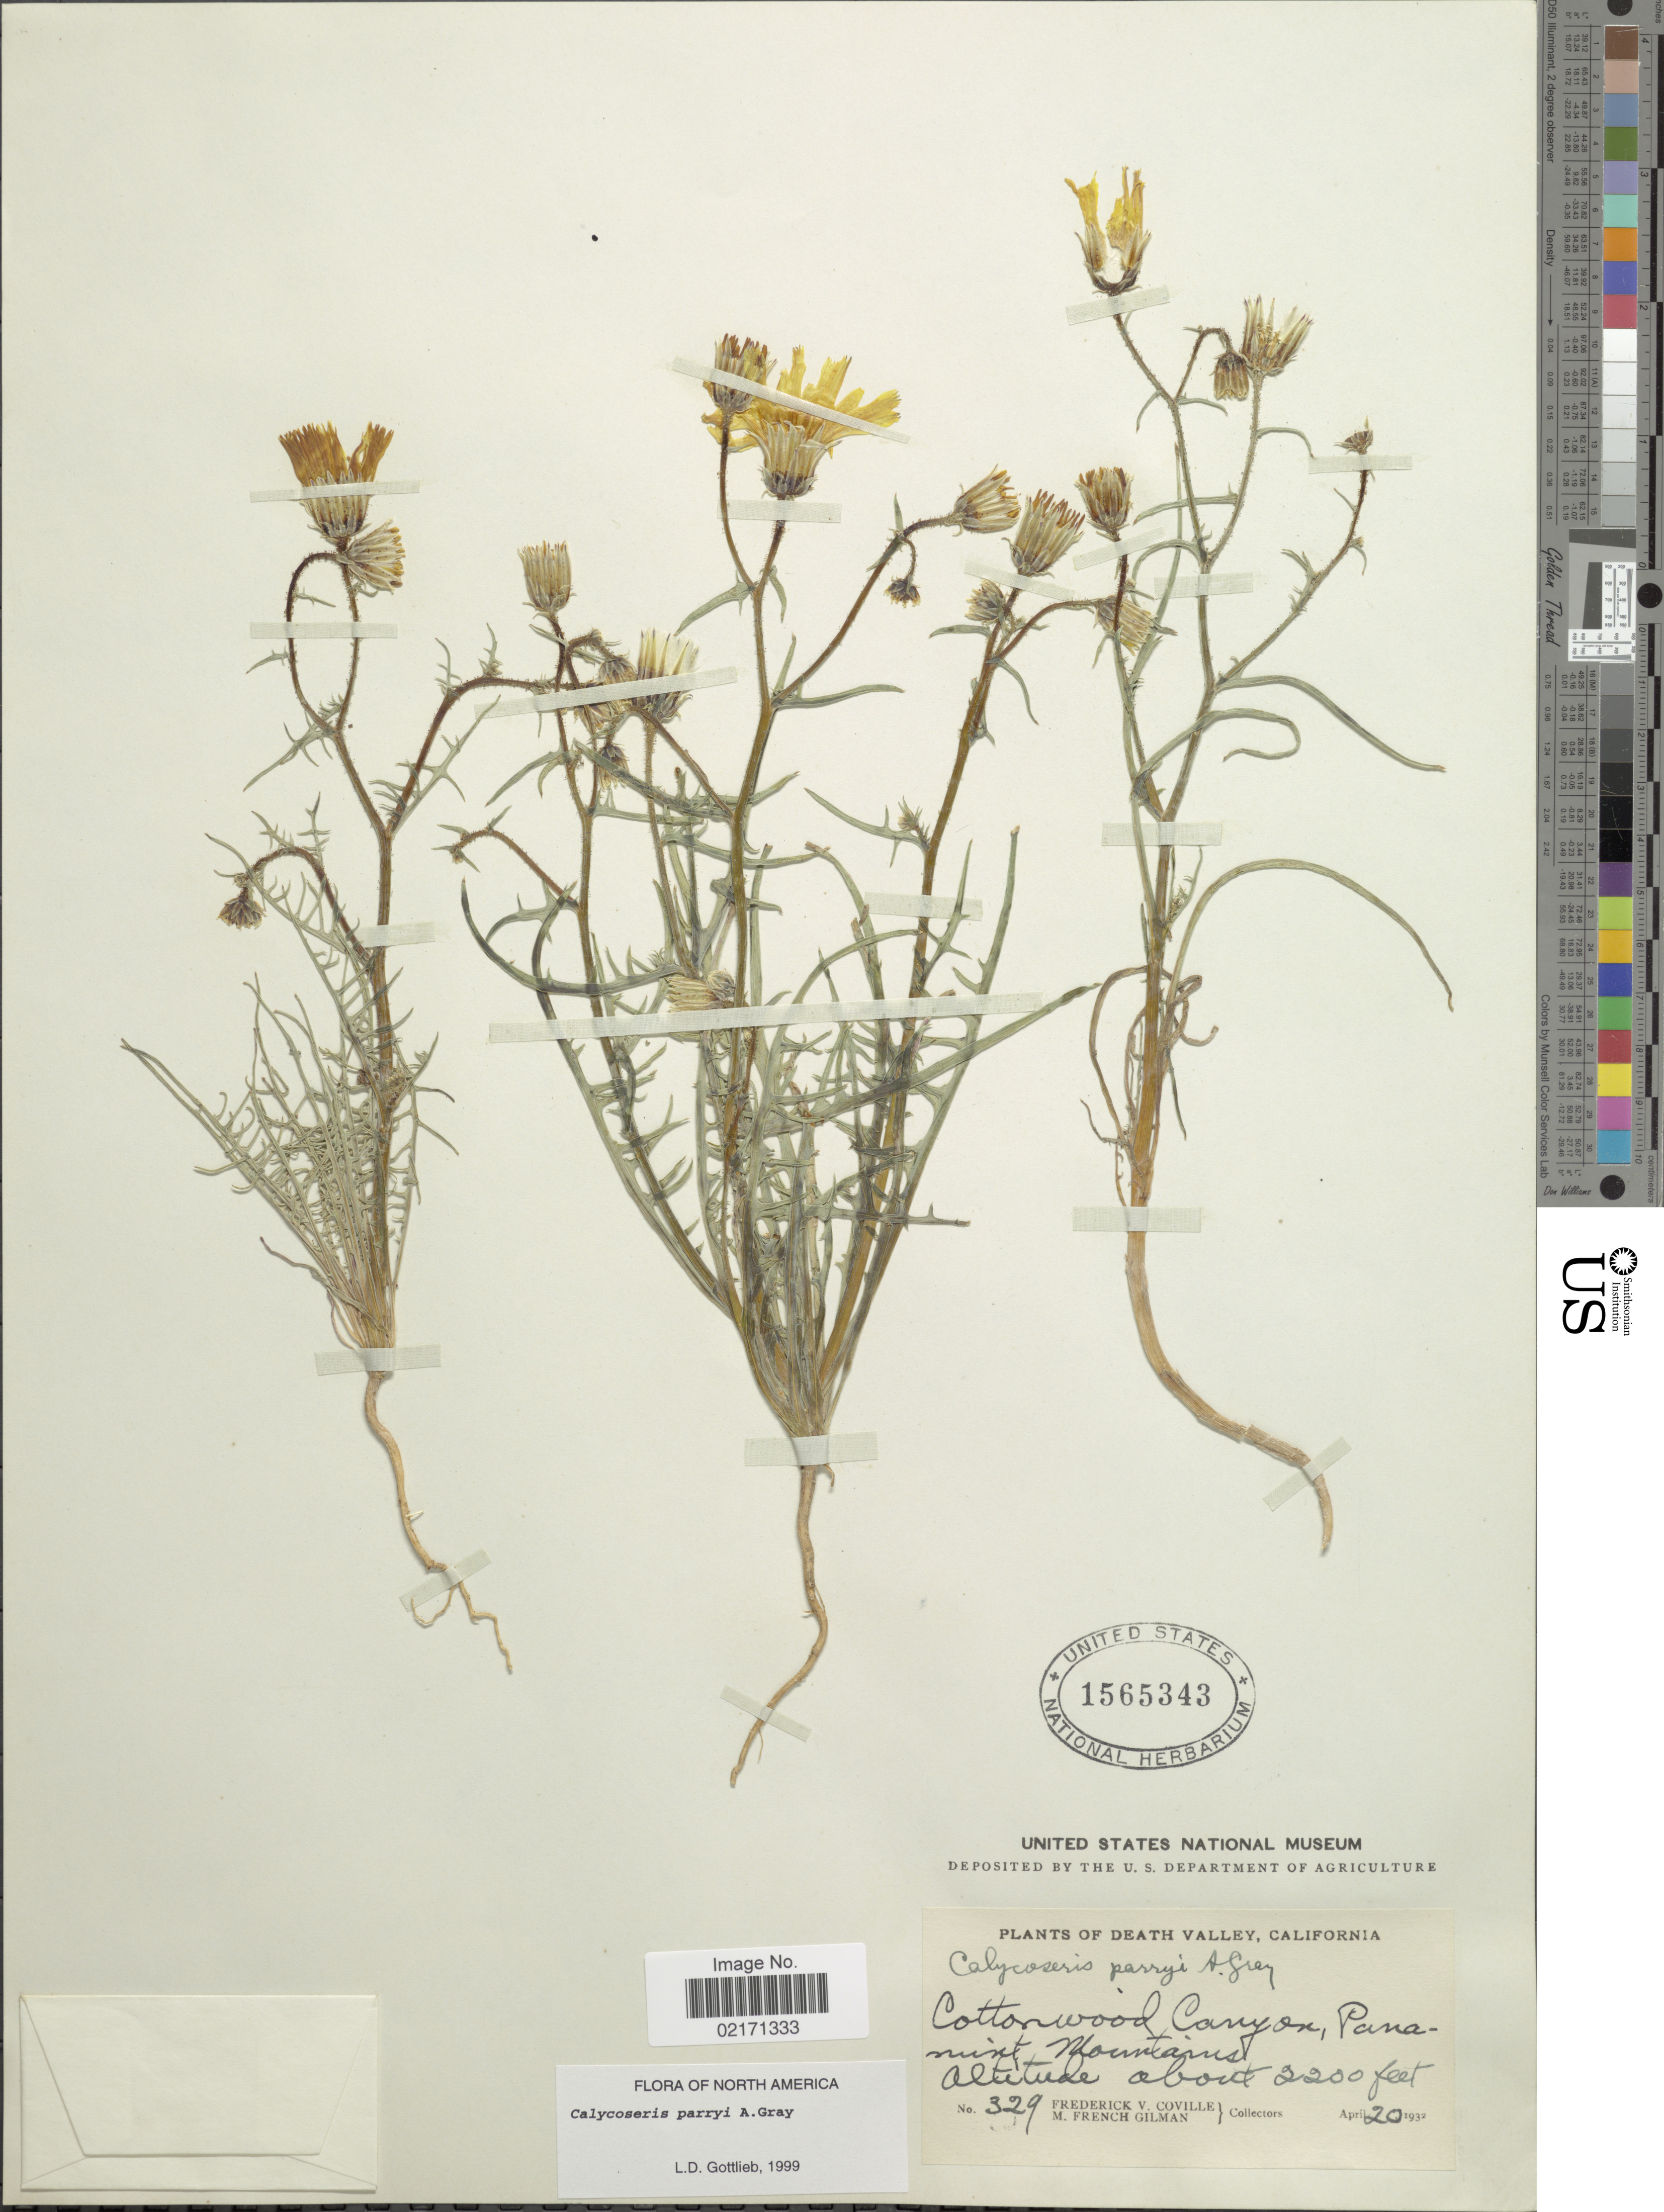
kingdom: Plantae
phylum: Tracheophyta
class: Magnoliopsida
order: Asterales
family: Asteraceae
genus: Calycoseris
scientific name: Calycoseris parryi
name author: A. Gray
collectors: F. V. Coville & M. F. Gilman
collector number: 329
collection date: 1932-04-20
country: United States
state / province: California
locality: Death Valley, Cottonwood Canyon, Panamint Mountains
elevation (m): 671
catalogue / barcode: US 1565343